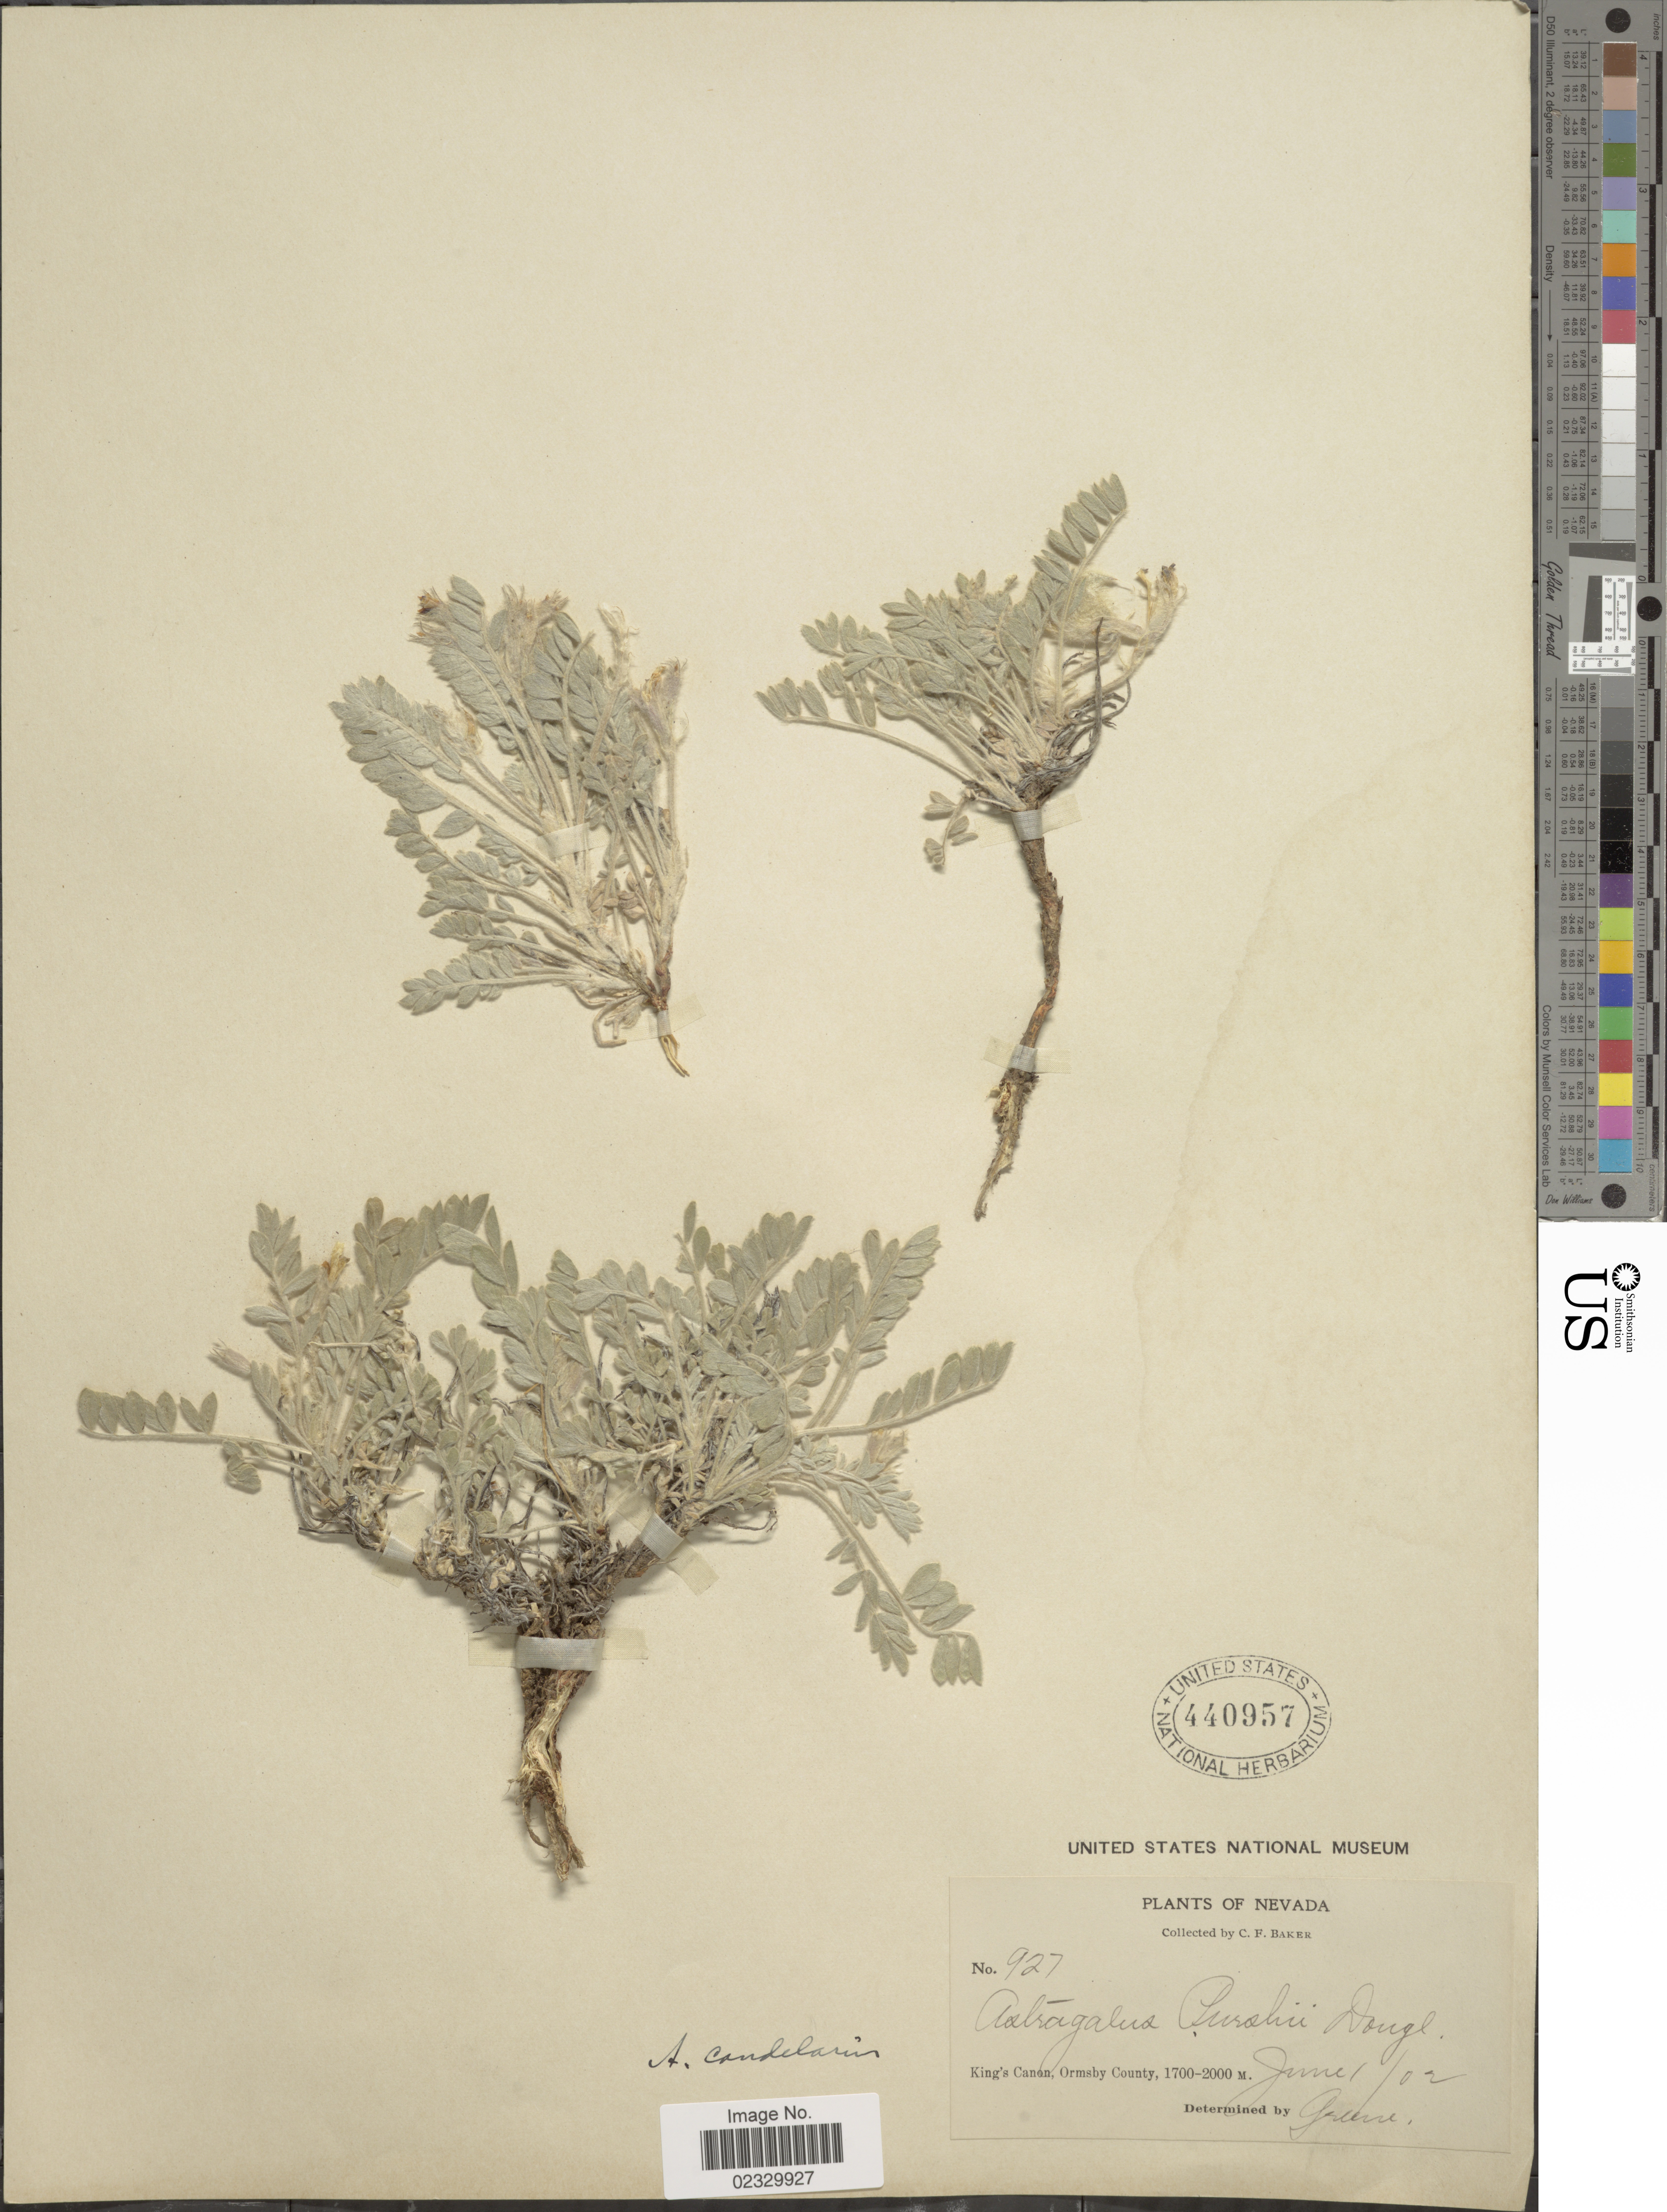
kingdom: Plantae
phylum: Tracheophyta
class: Magnoliopsida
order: Fabales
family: Fabaceae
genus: Astragalus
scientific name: Astragalus candelarius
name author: E. Sheld.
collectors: C. F. Baker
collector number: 927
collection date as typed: Transcribed d/m/y: 1/6/2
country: United States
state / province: Nevada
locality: King's Canon, Ormsby County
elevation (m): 1700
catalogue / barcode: US 440957